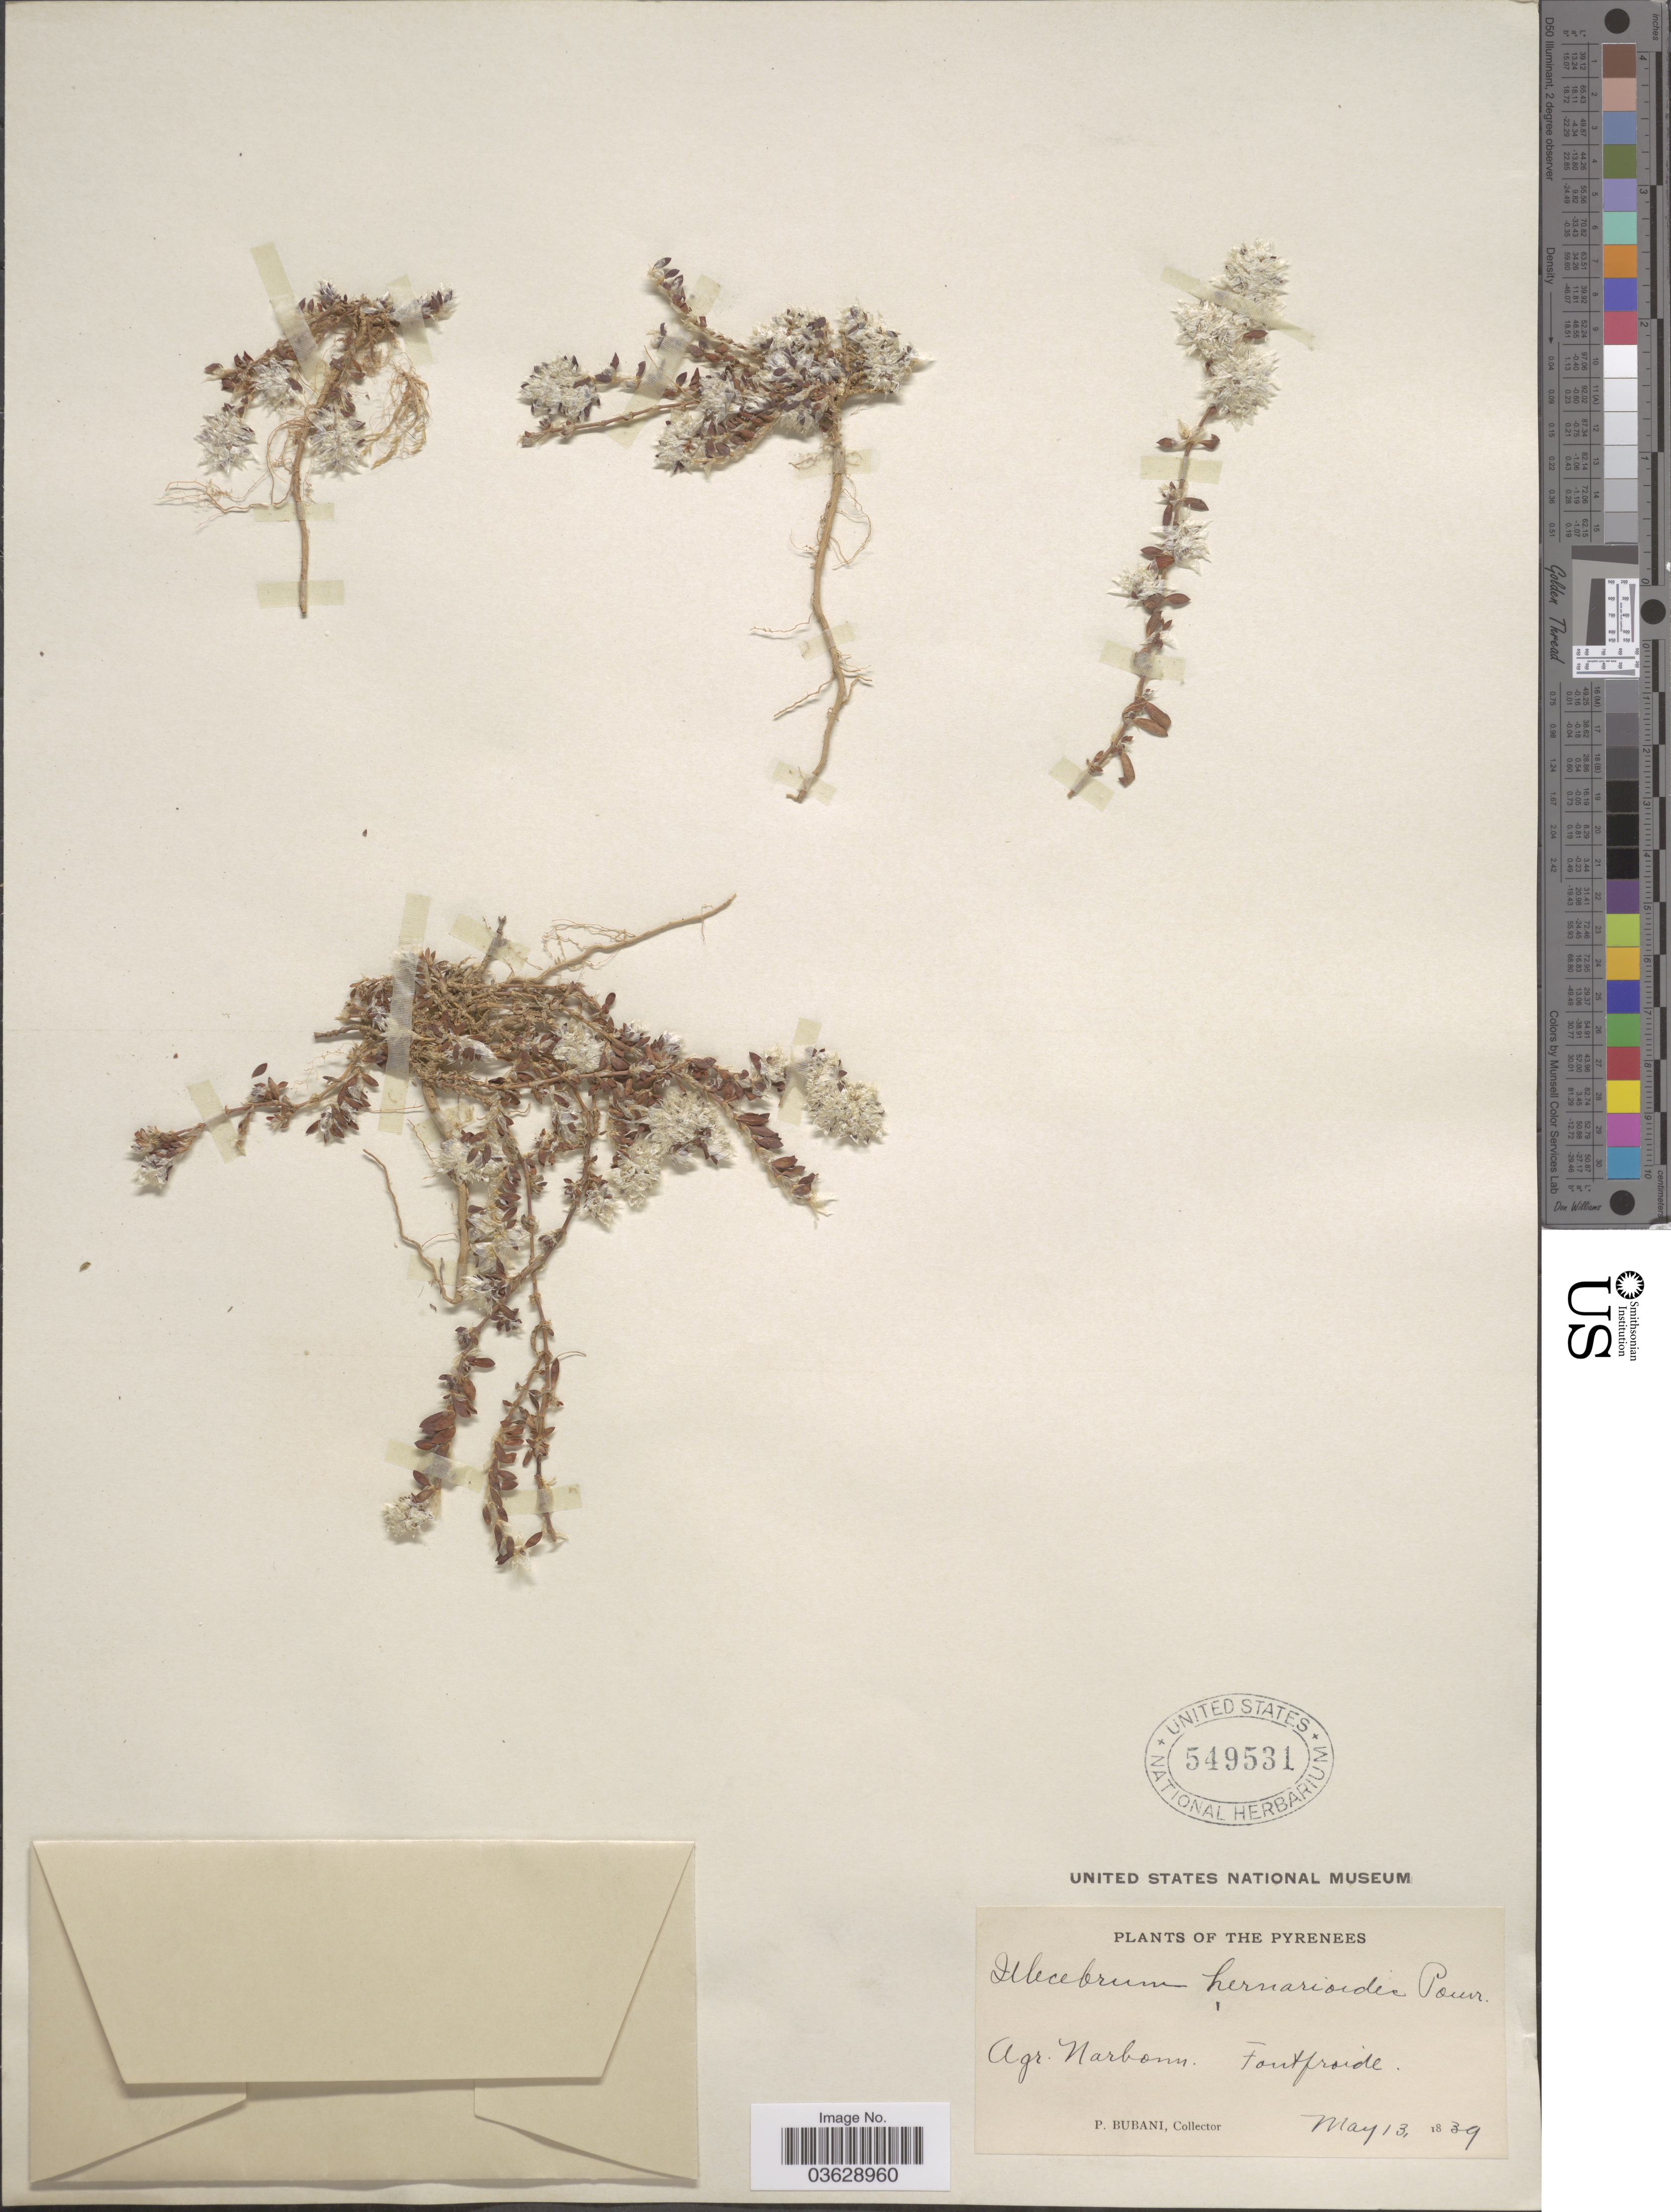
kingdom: Plantae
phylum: Tracheophyta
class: Magnoliopsida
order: Caryophyllales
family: Caryophyllaceae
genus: Paronychia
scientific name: Paronychia argentea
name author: Lam.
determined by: Strong, Mark T., (BOT), Smithsonian Institution - National Museum of Natural History (UNITED STATES)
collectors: P. Bubani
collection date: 1839-05-13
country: France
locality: The Pyrenees. Agr. Narbonn. Fontfroide.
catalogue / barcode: US 549531